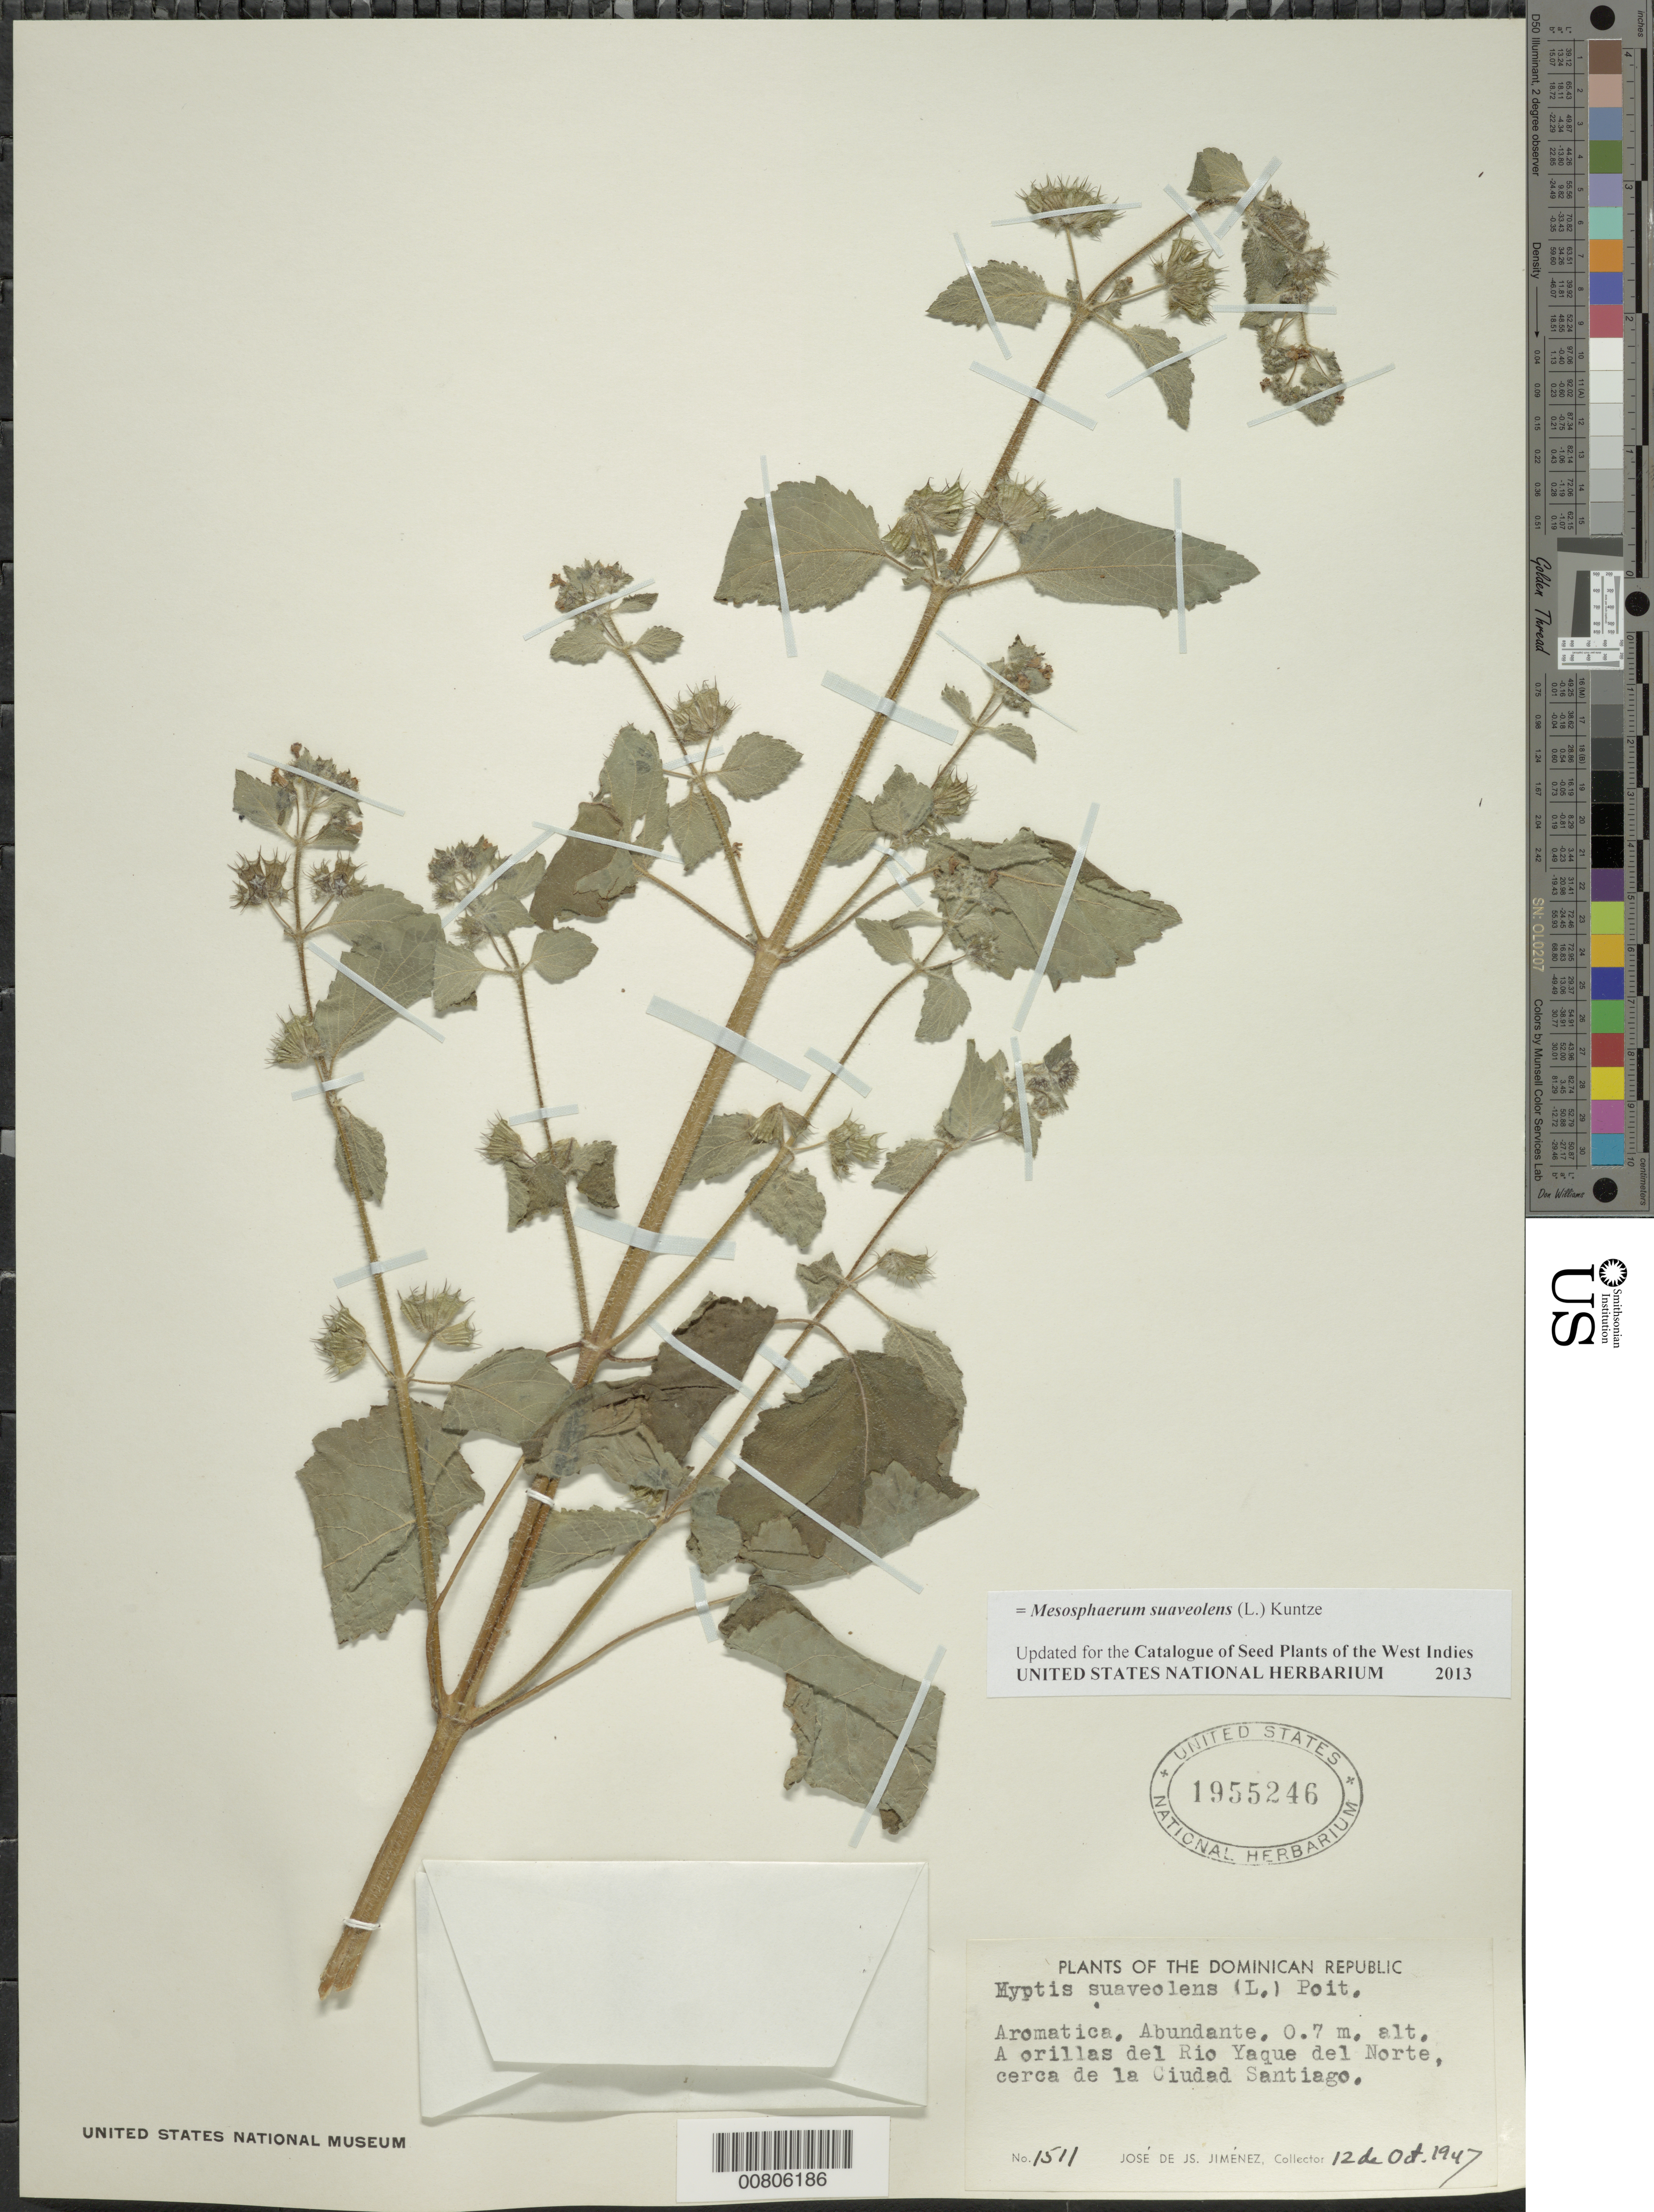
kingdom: Plantae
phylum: Tracheophyta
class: Magnoliopsida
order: Lamiales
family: Lamiaceae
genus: Mesosphaerum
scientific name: Mesosphaerum suaveolens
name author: (L.) Kuntze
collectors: J. J. Jiménez Almonte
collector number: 1511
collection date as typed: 12 Oct 1947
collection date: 1947-10-12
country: Dominican Republic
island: Hispaniola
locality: Rio Yaque del Norte, cerca de la Ciudad Santiago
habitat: A orillas del rio; abundante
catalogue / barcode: US 1955246